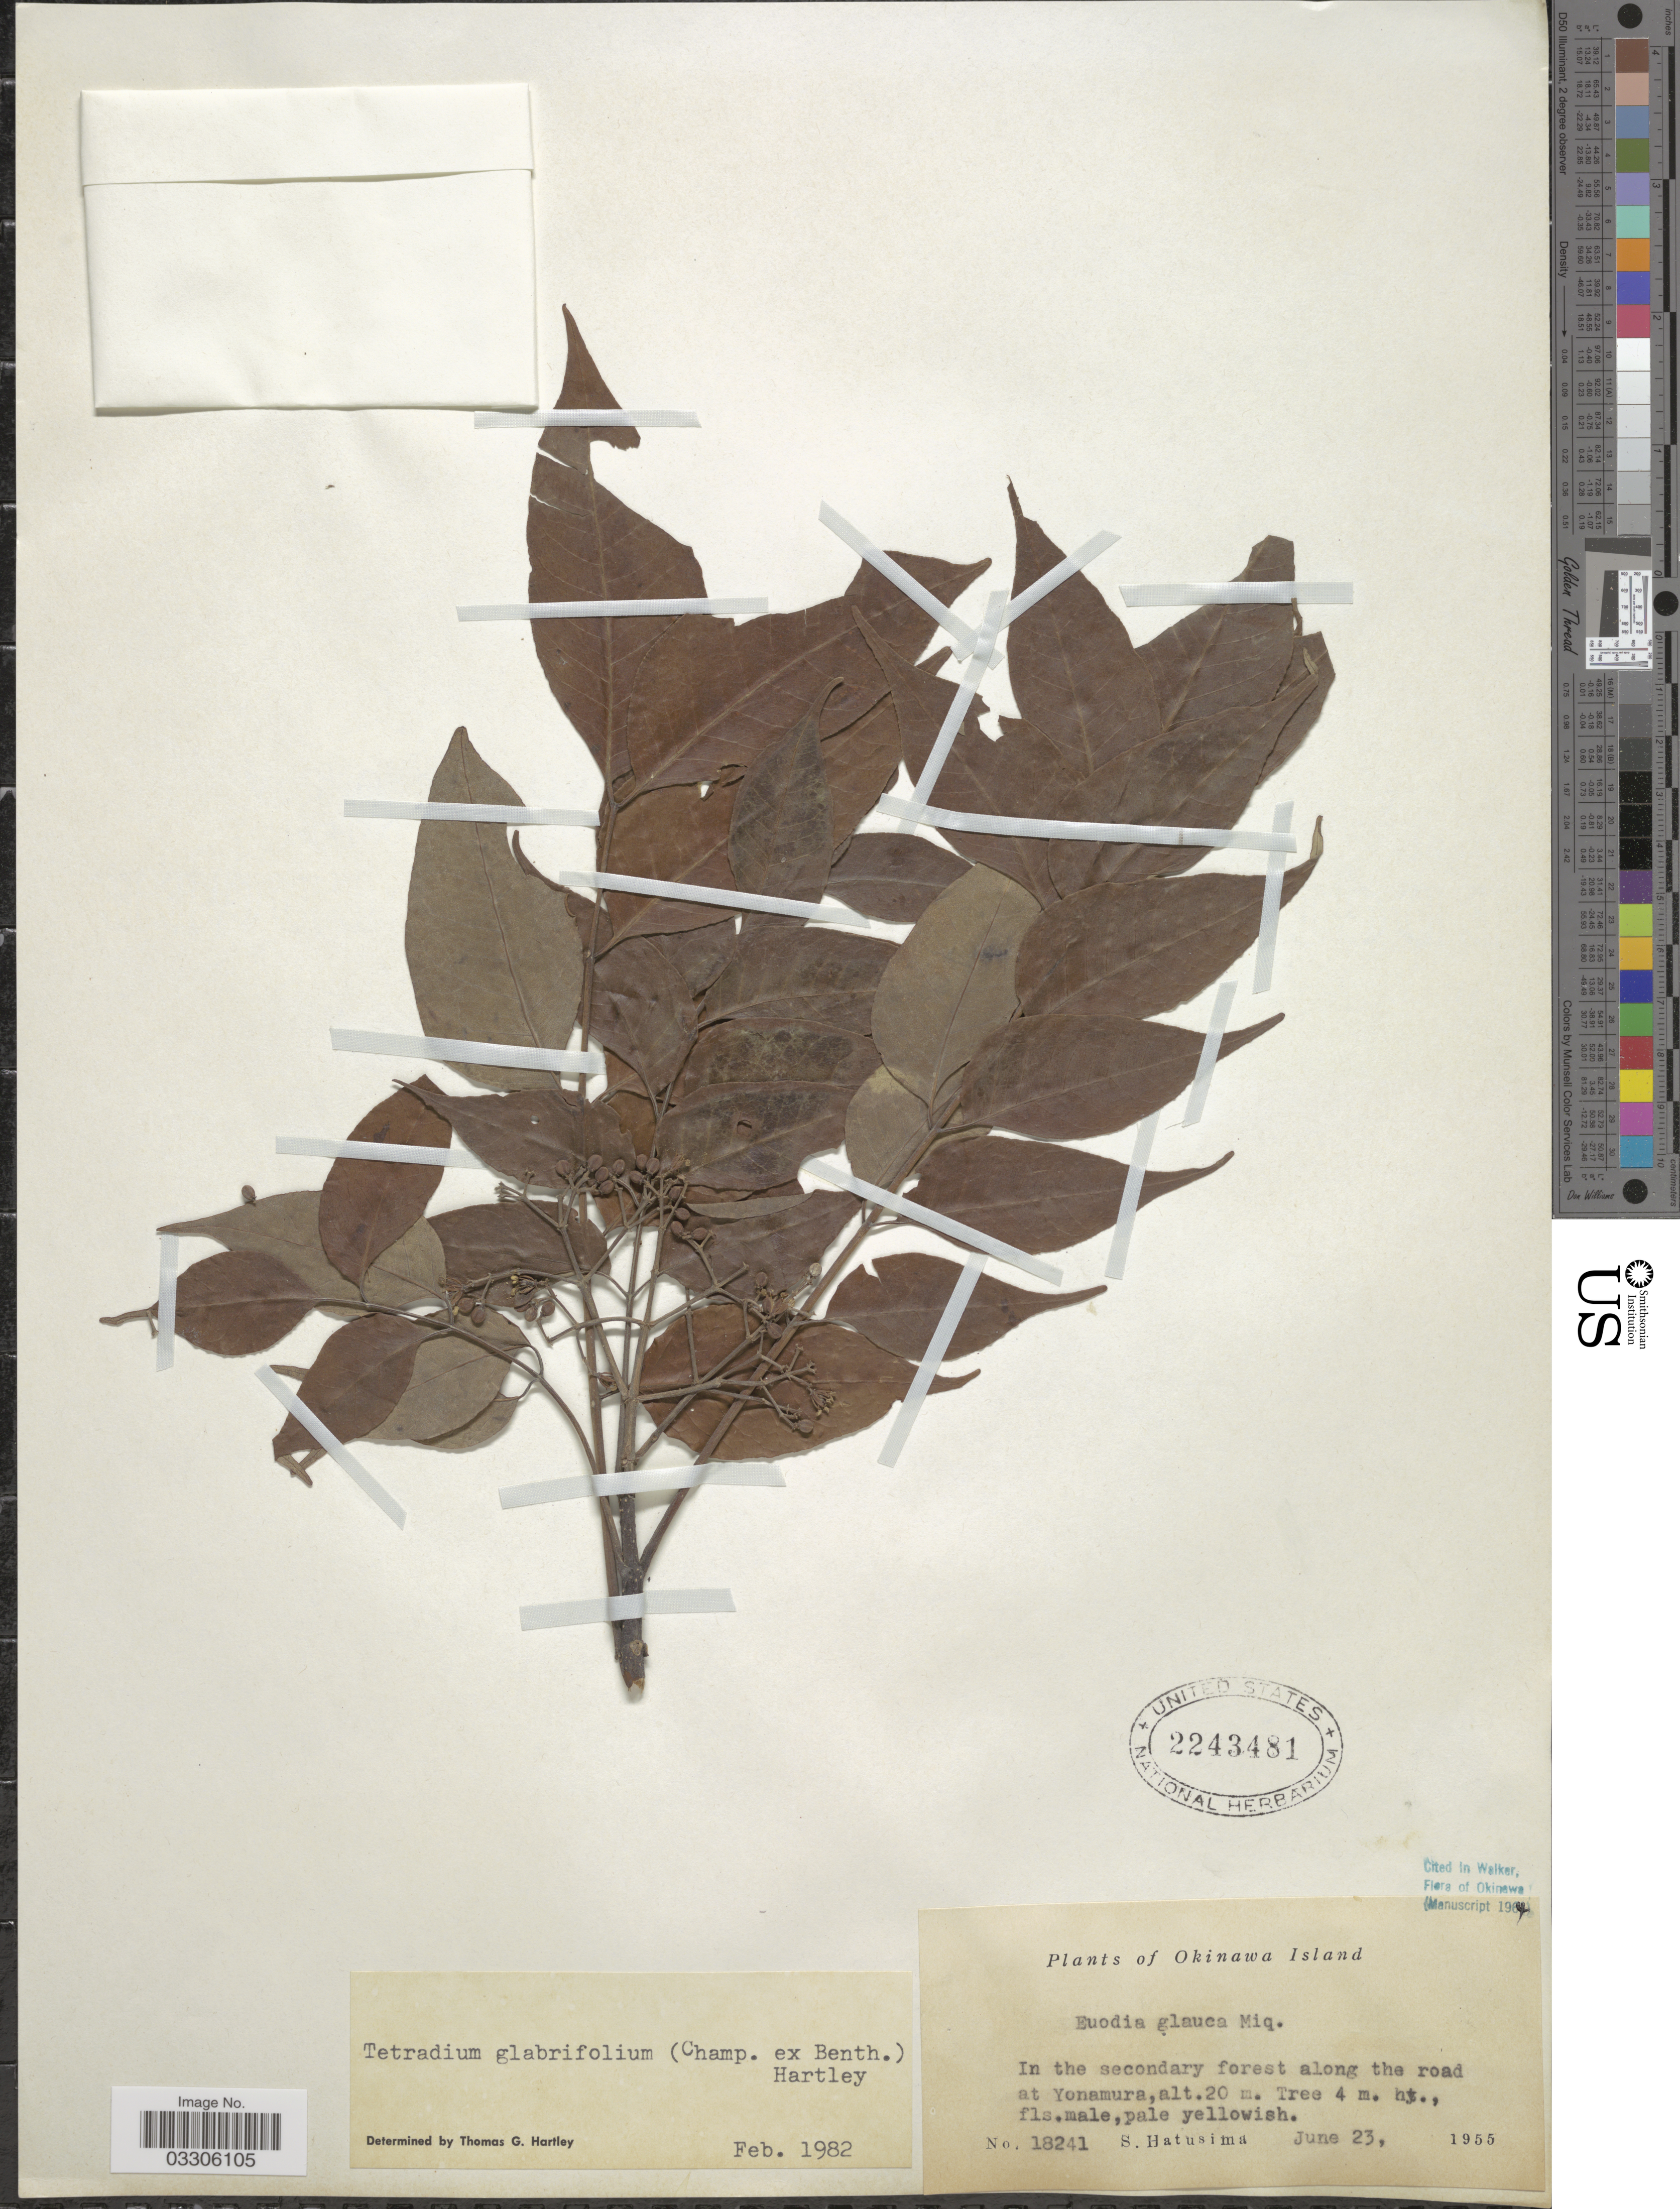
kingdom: Plantae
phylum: Tracheophyta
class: Magnoliopsida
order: Sapindales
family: Rutaceae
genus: Tetradium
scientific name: Tetradium glabrifolium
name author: (Champ. ex Benth.) T.G. Hartley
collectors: S. Hatusima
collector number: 18241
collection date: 1955-06-23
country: Japan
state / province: Okinawa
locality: In the secondary forest along the road at Yonamura.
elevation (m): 20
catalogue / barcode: US 2243481